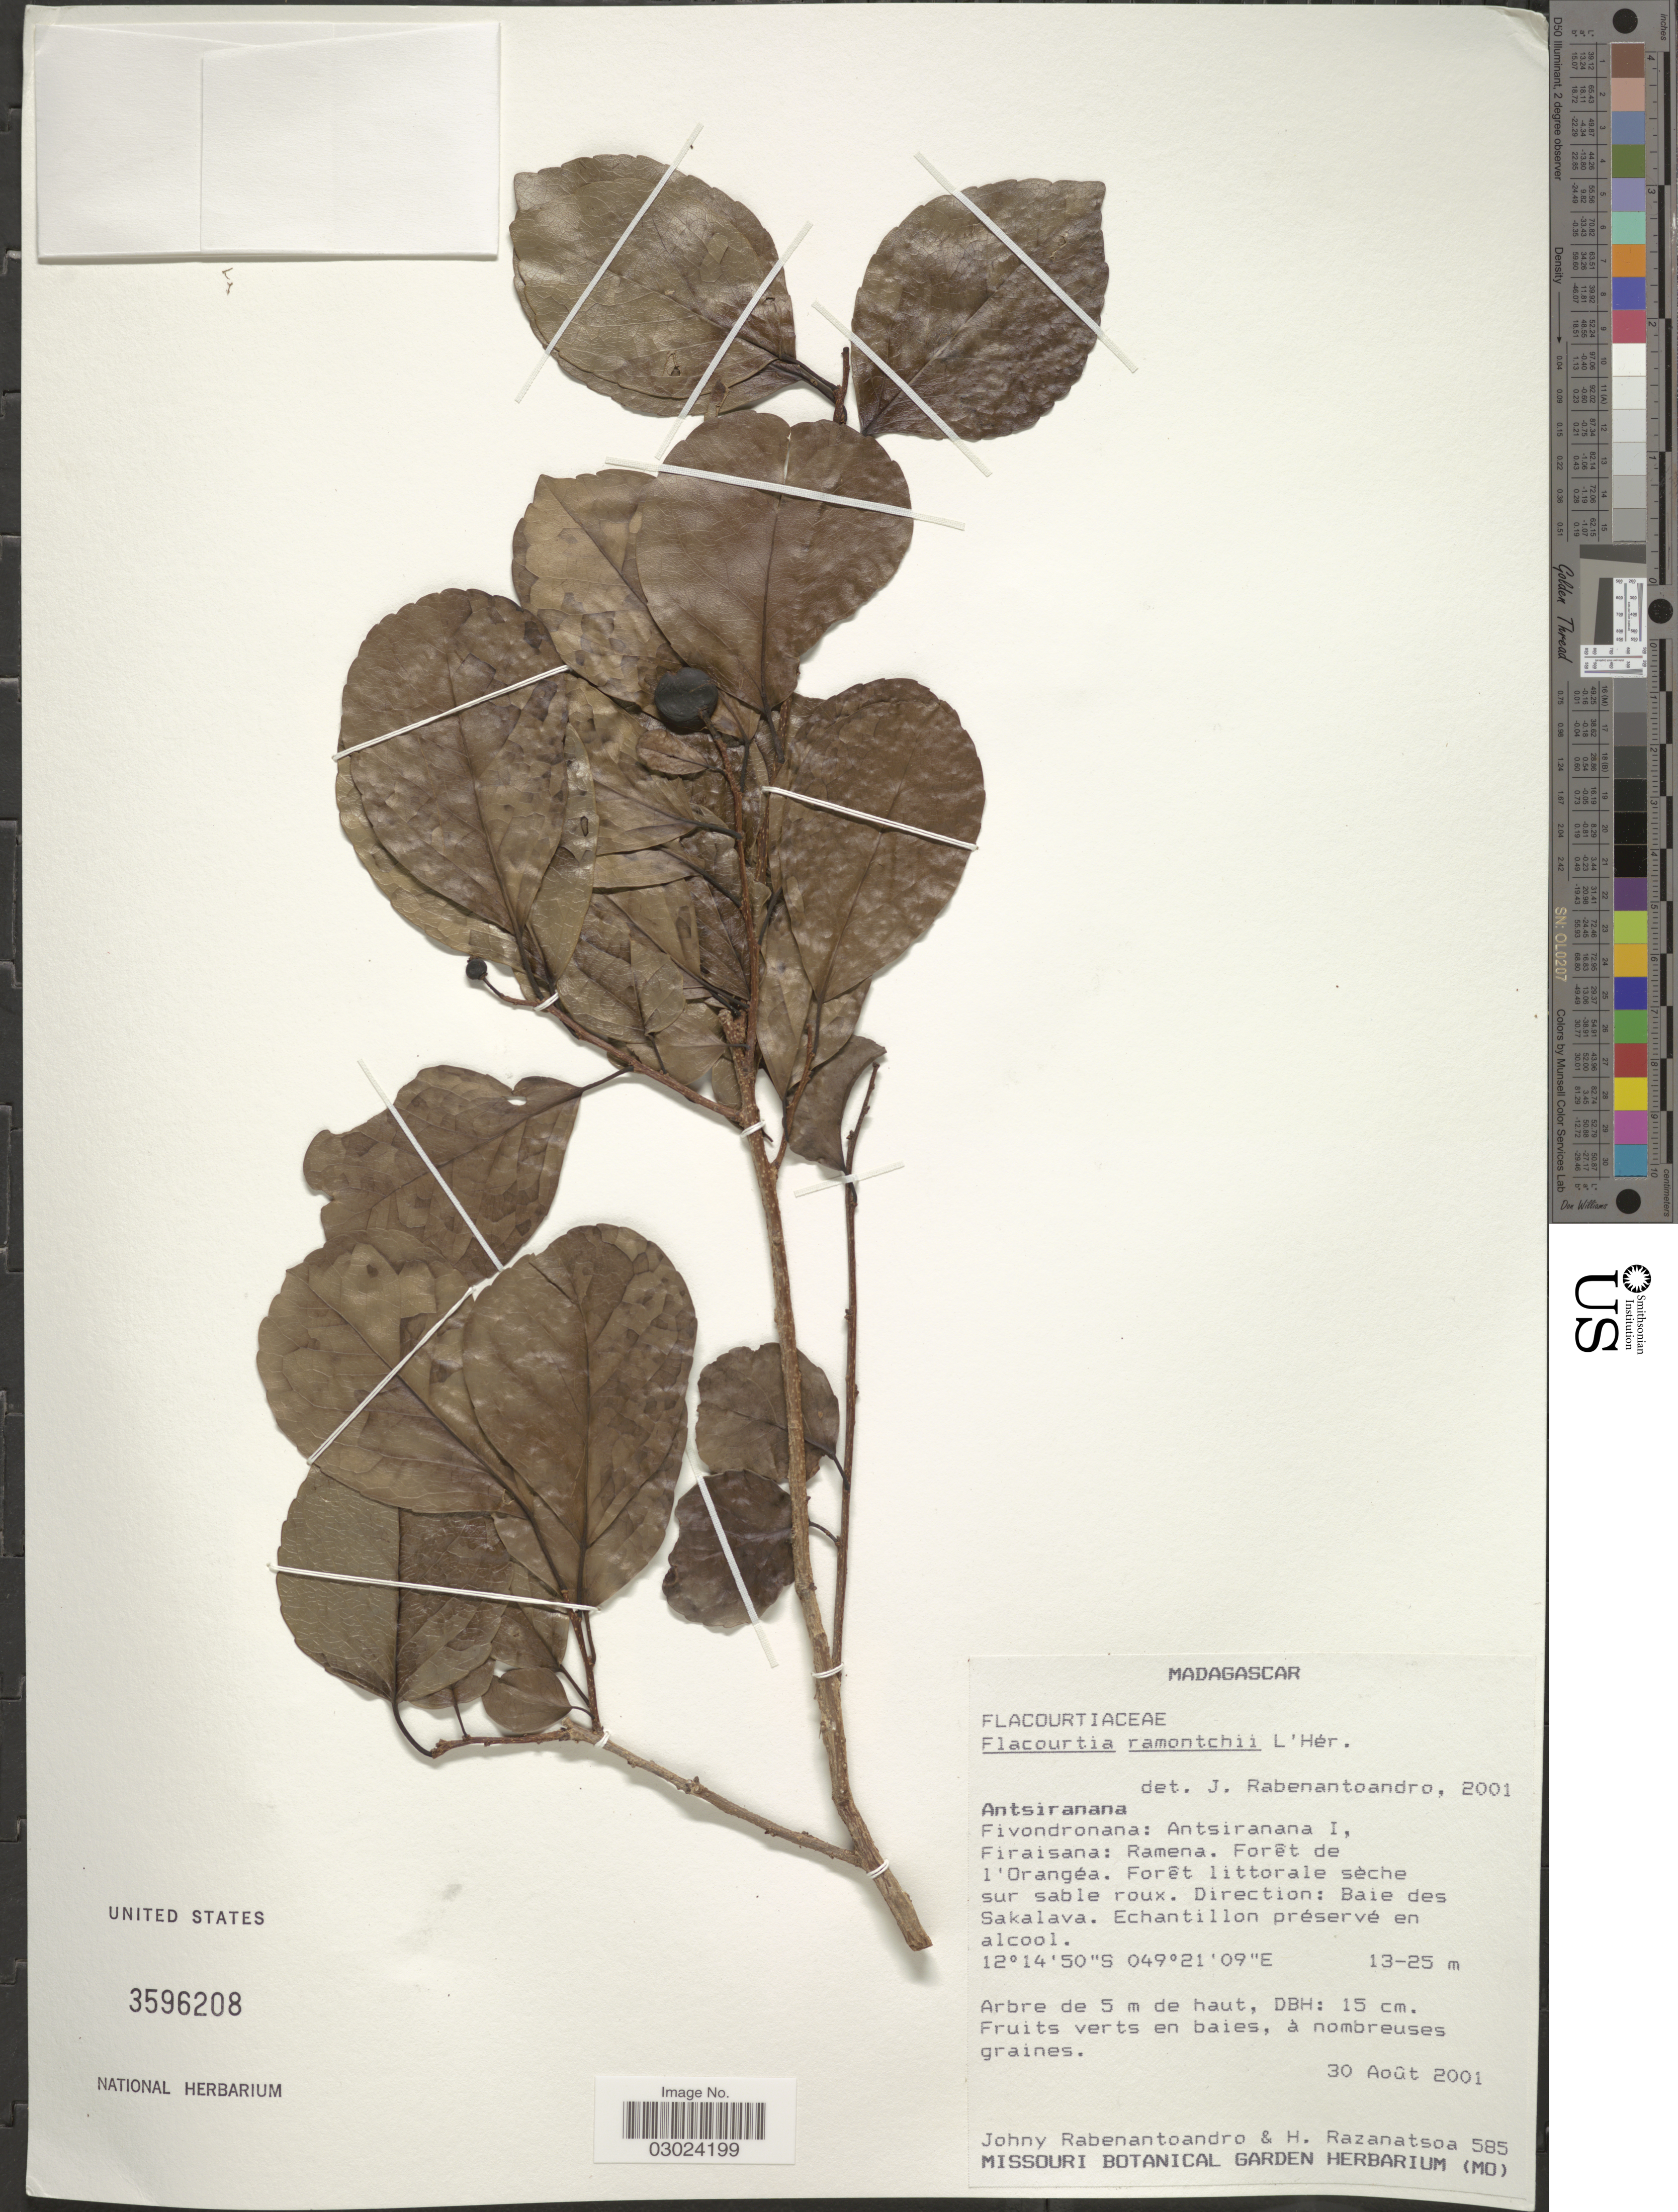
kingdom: Plantae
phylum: Tracheophyta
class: Magnoliopsida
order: Malpighiales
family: Salicaceae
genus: Flacourtia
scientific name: Flacourtia ramontchi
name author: L'Hér.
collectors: J. Rabenantoandro & H. Razanatsoa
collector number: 585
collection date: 2001-08-30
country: Madagascar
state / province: Diana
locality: Fivondronana: Antsiranana I, Firaisana: Ramena. Forêt de l'Orangéa. Direction: Baie des Sakalava.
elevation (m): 13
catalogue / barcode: US 3596208